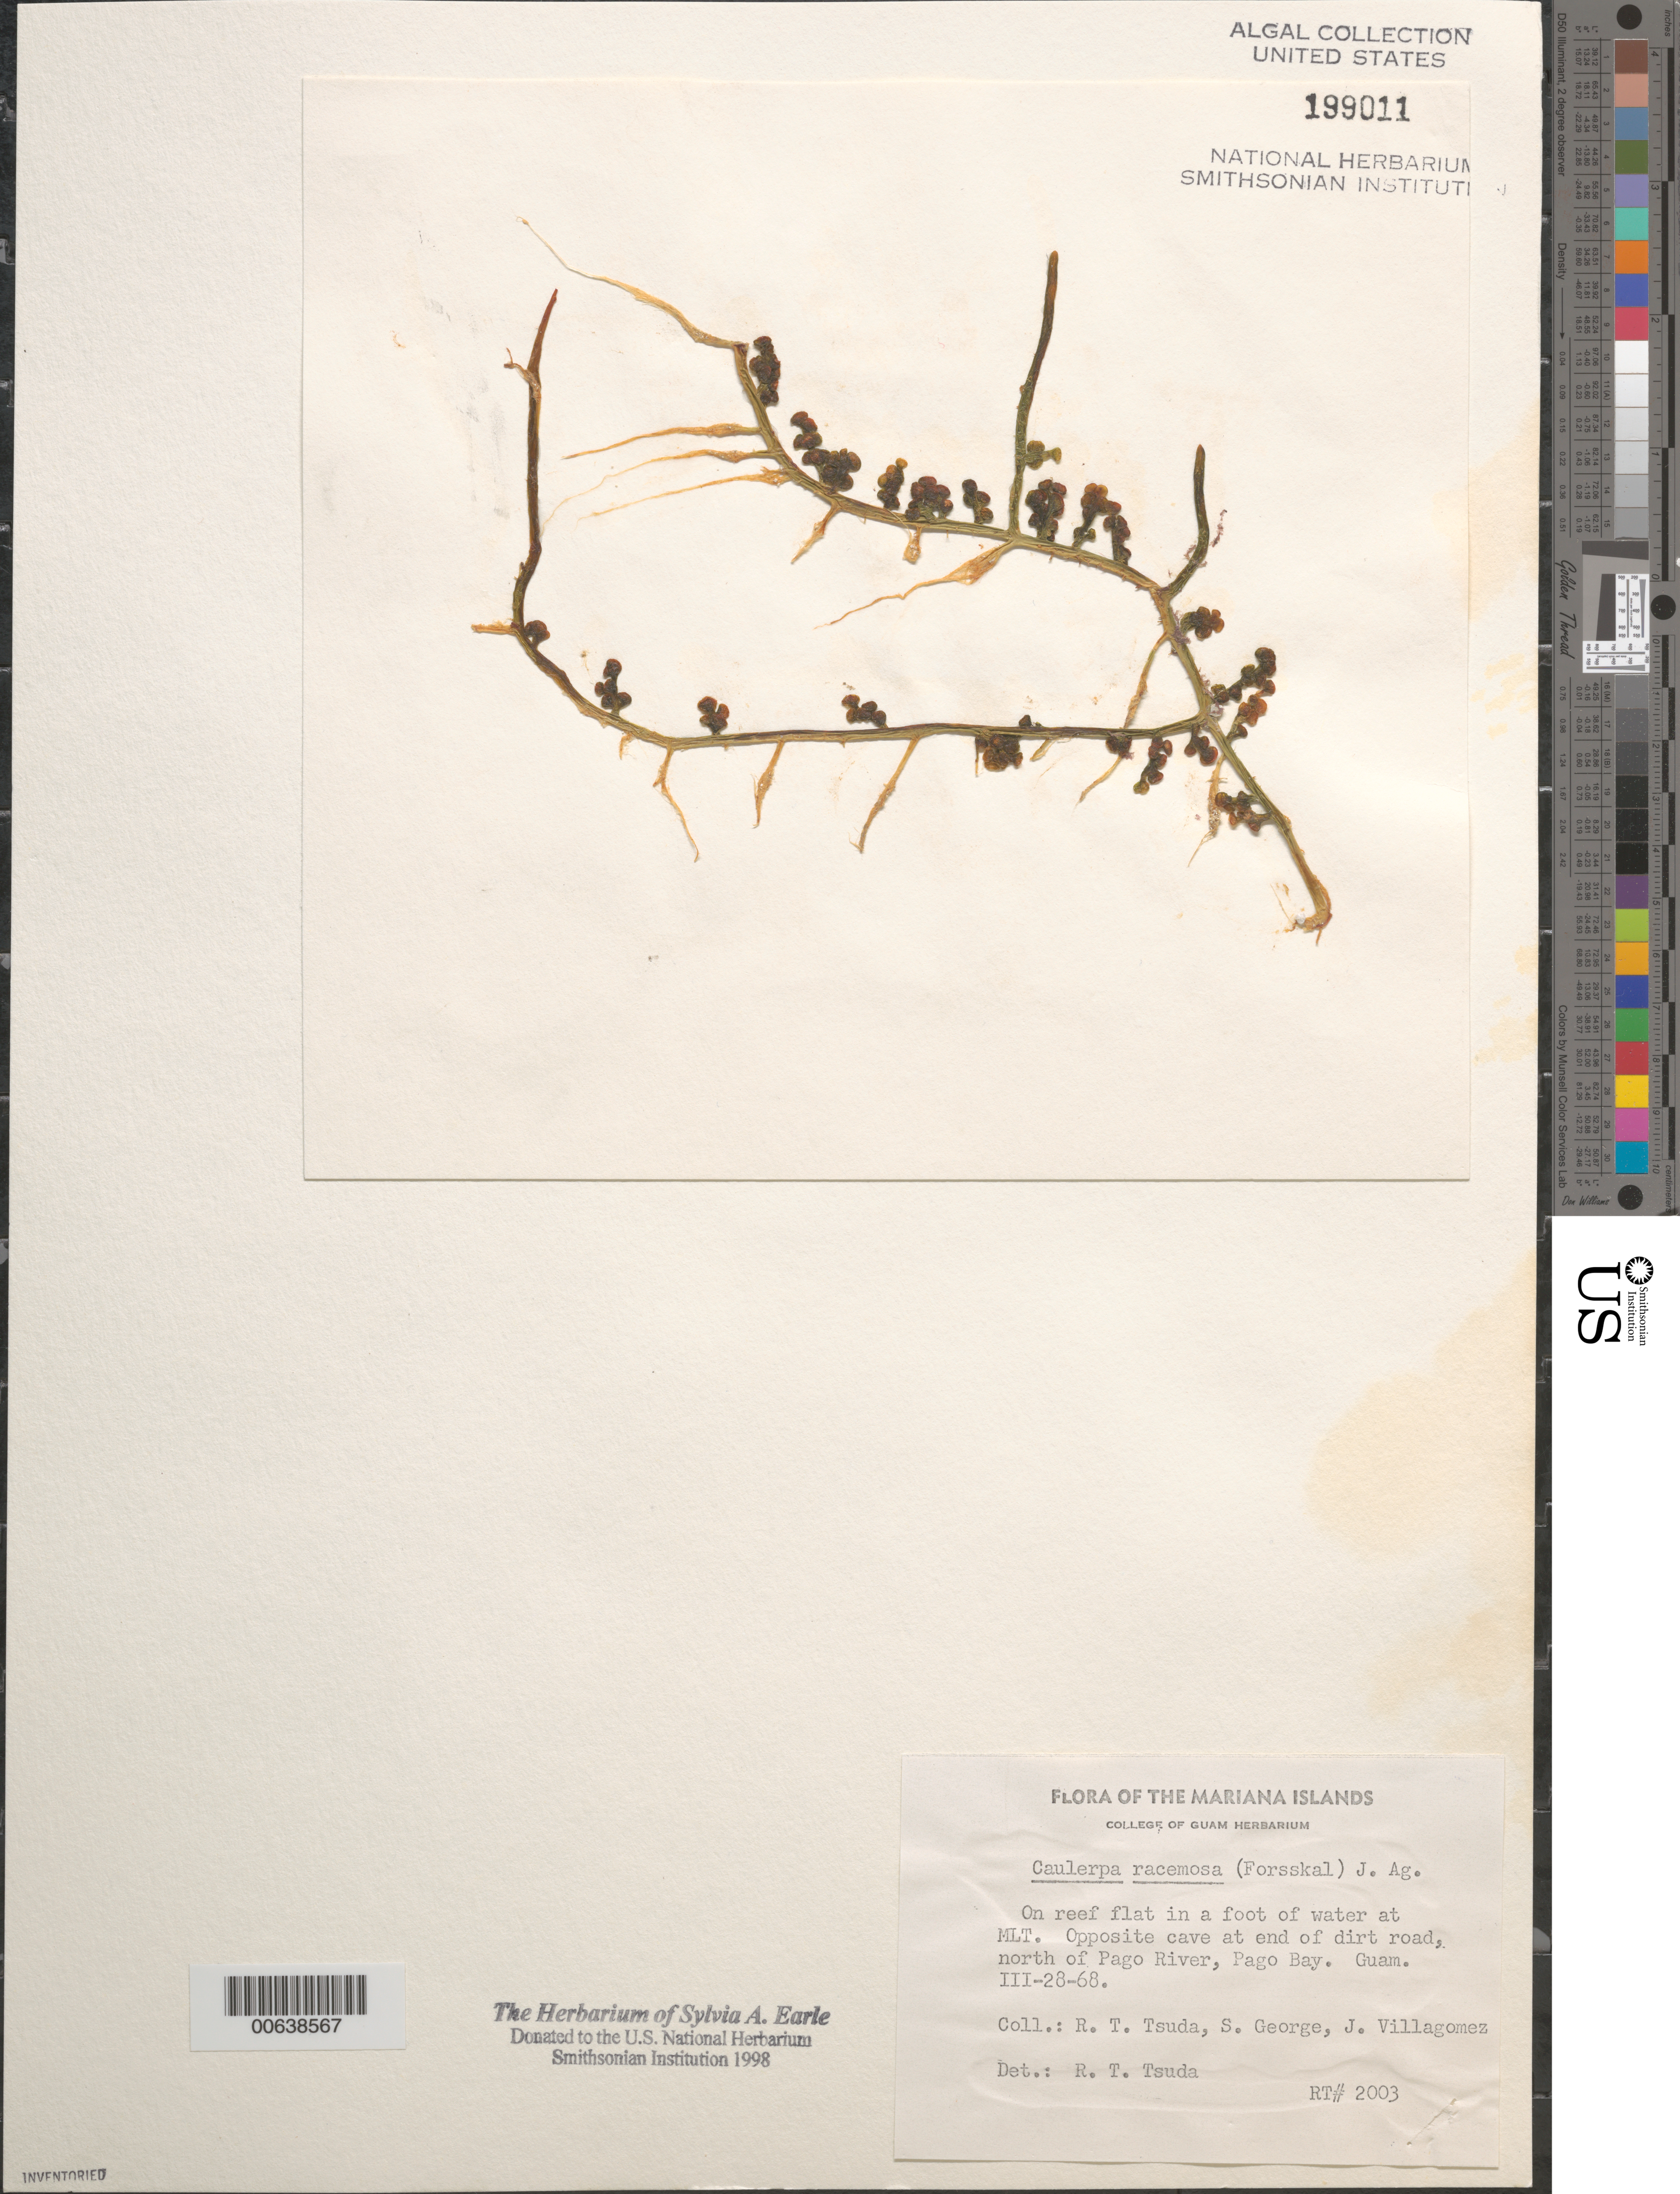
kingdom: Plantae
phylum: Chlorophyta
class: Ulvophyceae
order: Bryopsidales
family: Caulerpaceae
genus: Caulerpa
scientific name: Caulerpa racemosa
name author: (Forssk.) J. Agardh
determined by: Tsuda, R. T.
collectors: R. Tsuda, S. George & J. Villagomez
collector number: Rt 2003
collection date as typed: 28 Mar 1968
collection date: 1968-03-28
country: Guam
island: Guam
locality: Pago Bay north of Pago River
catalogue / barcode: US 199011